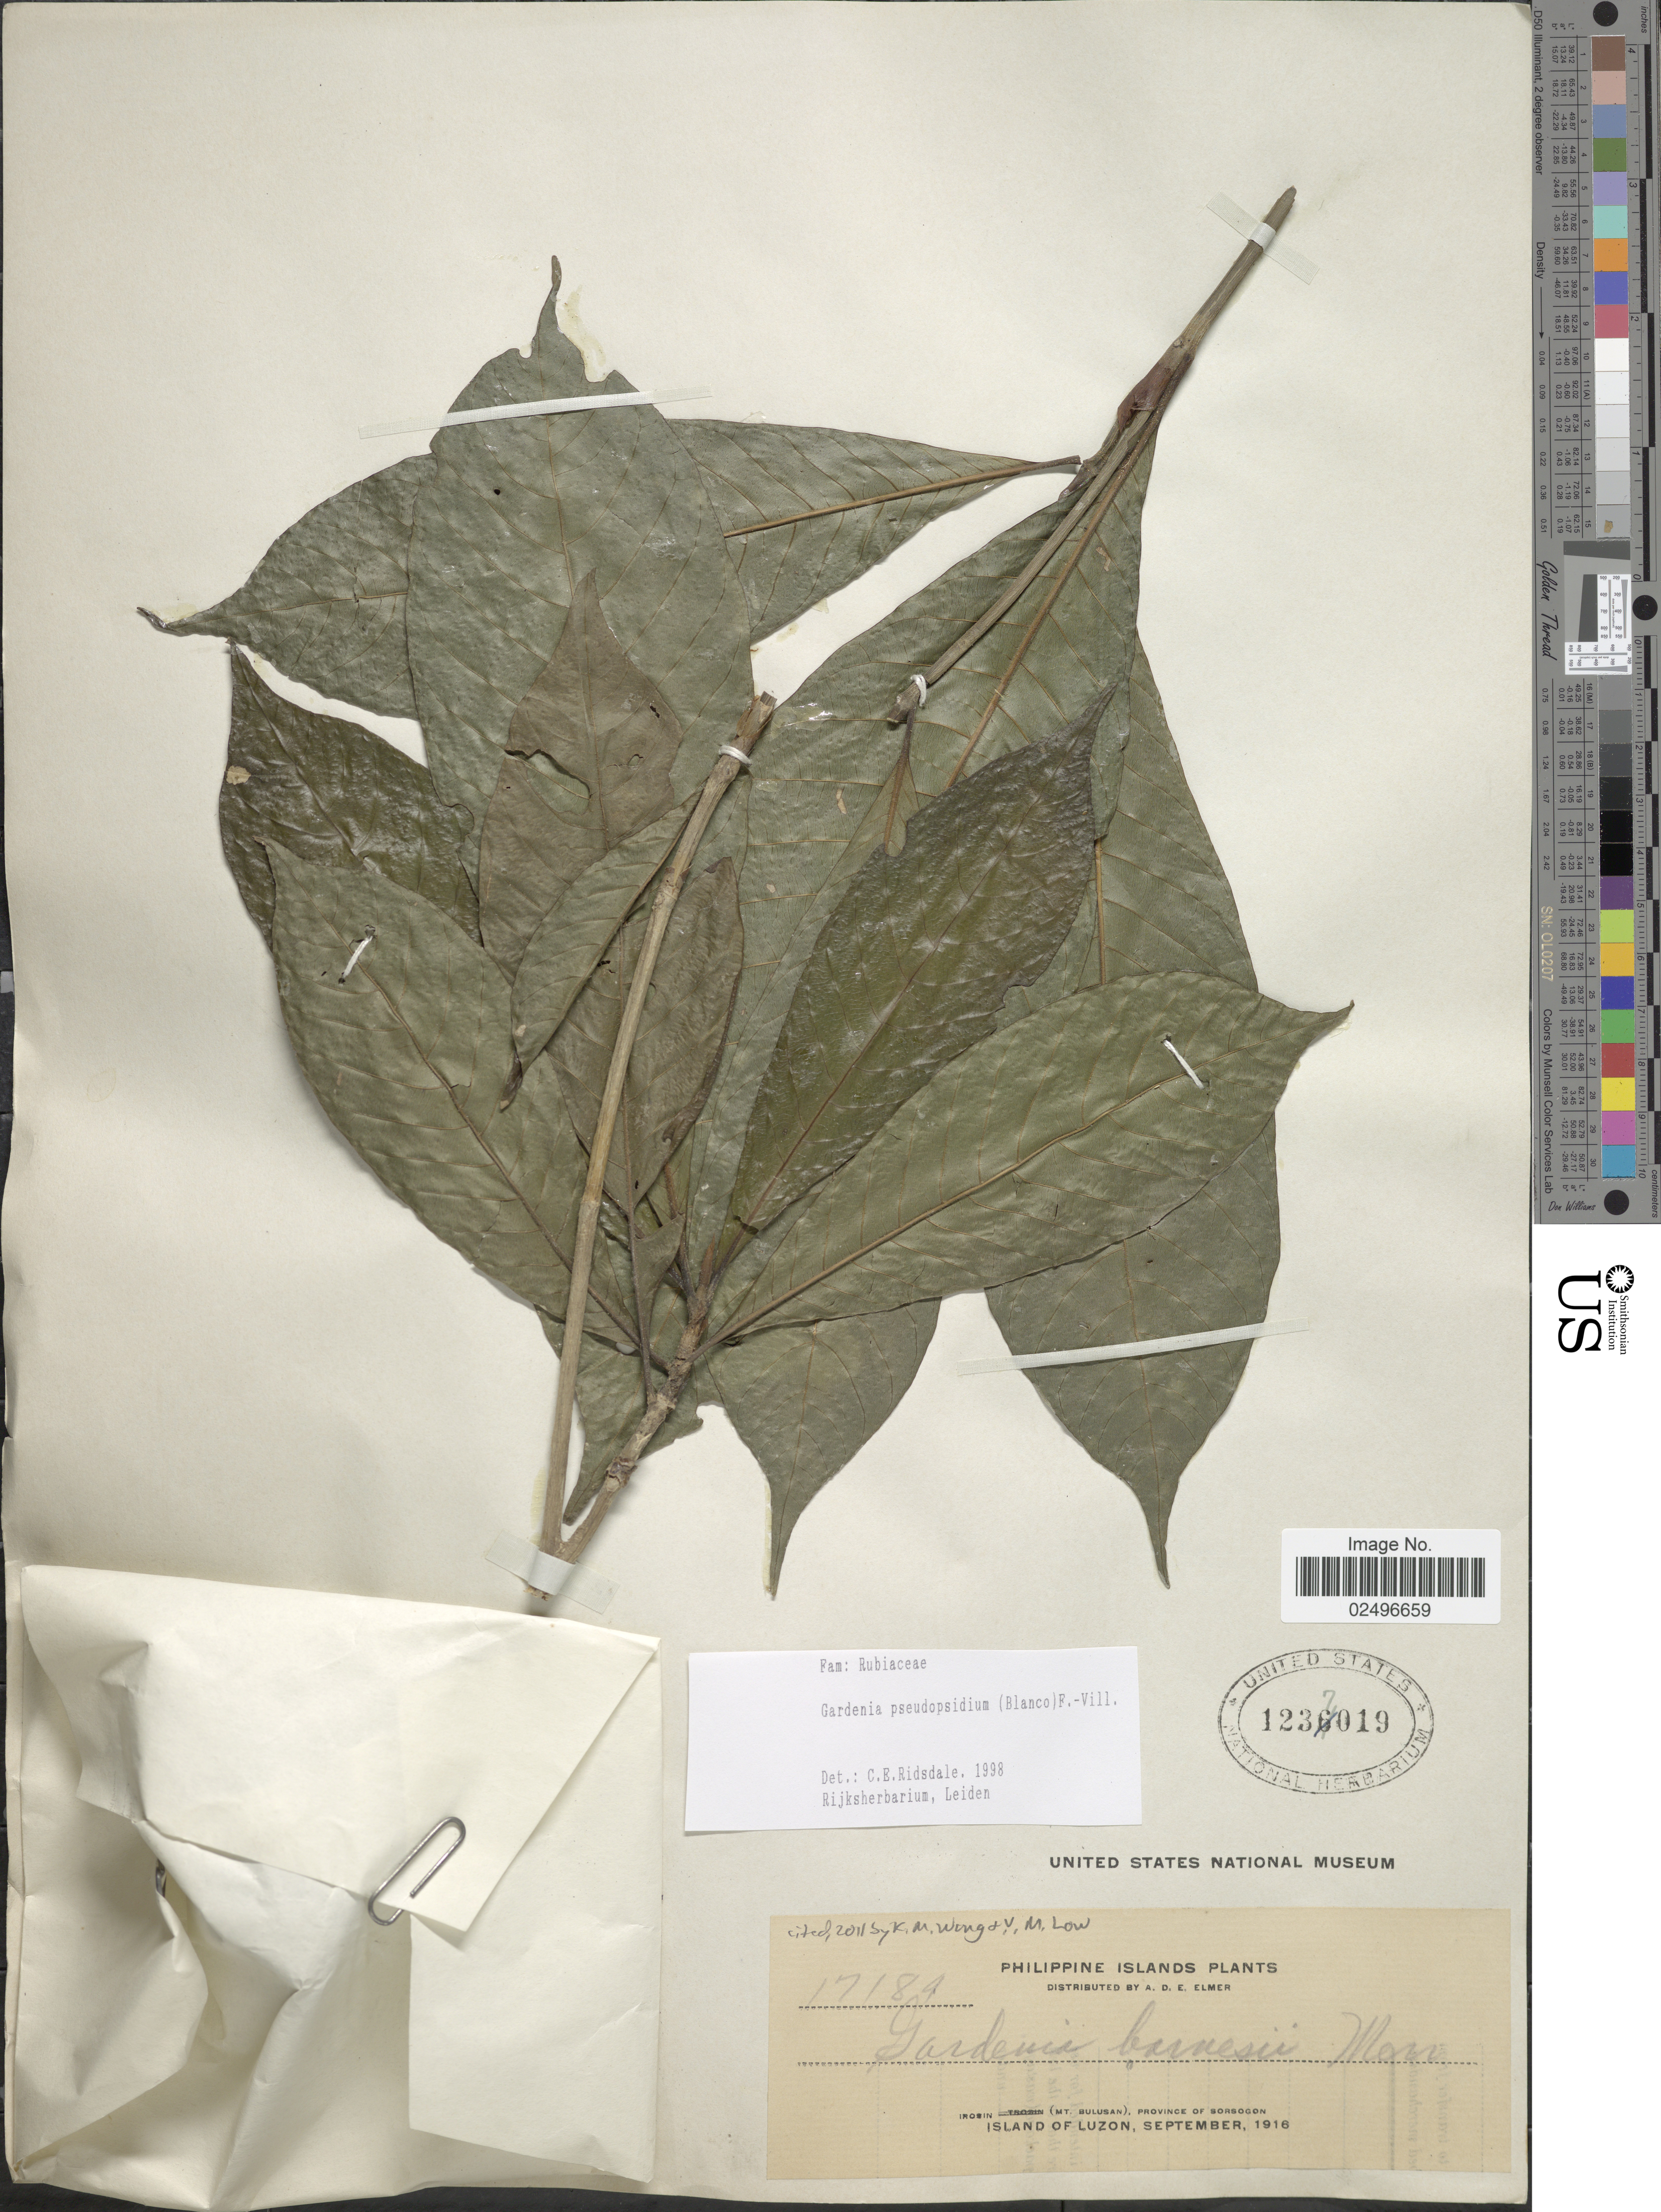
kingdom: Plantae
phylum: Tracheophyta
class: Magnoliopsida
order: Gentianales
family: Rubiaceae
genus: Gardenia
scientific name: Gardenia barnesii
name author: Merr.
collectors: A. D. E. Elmer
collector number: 17184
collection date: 1916-09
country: Philippines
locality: Irosin, (Mt. Bulusan) Province of Sorsogon. Island of Luzon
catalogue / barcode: US 1237019